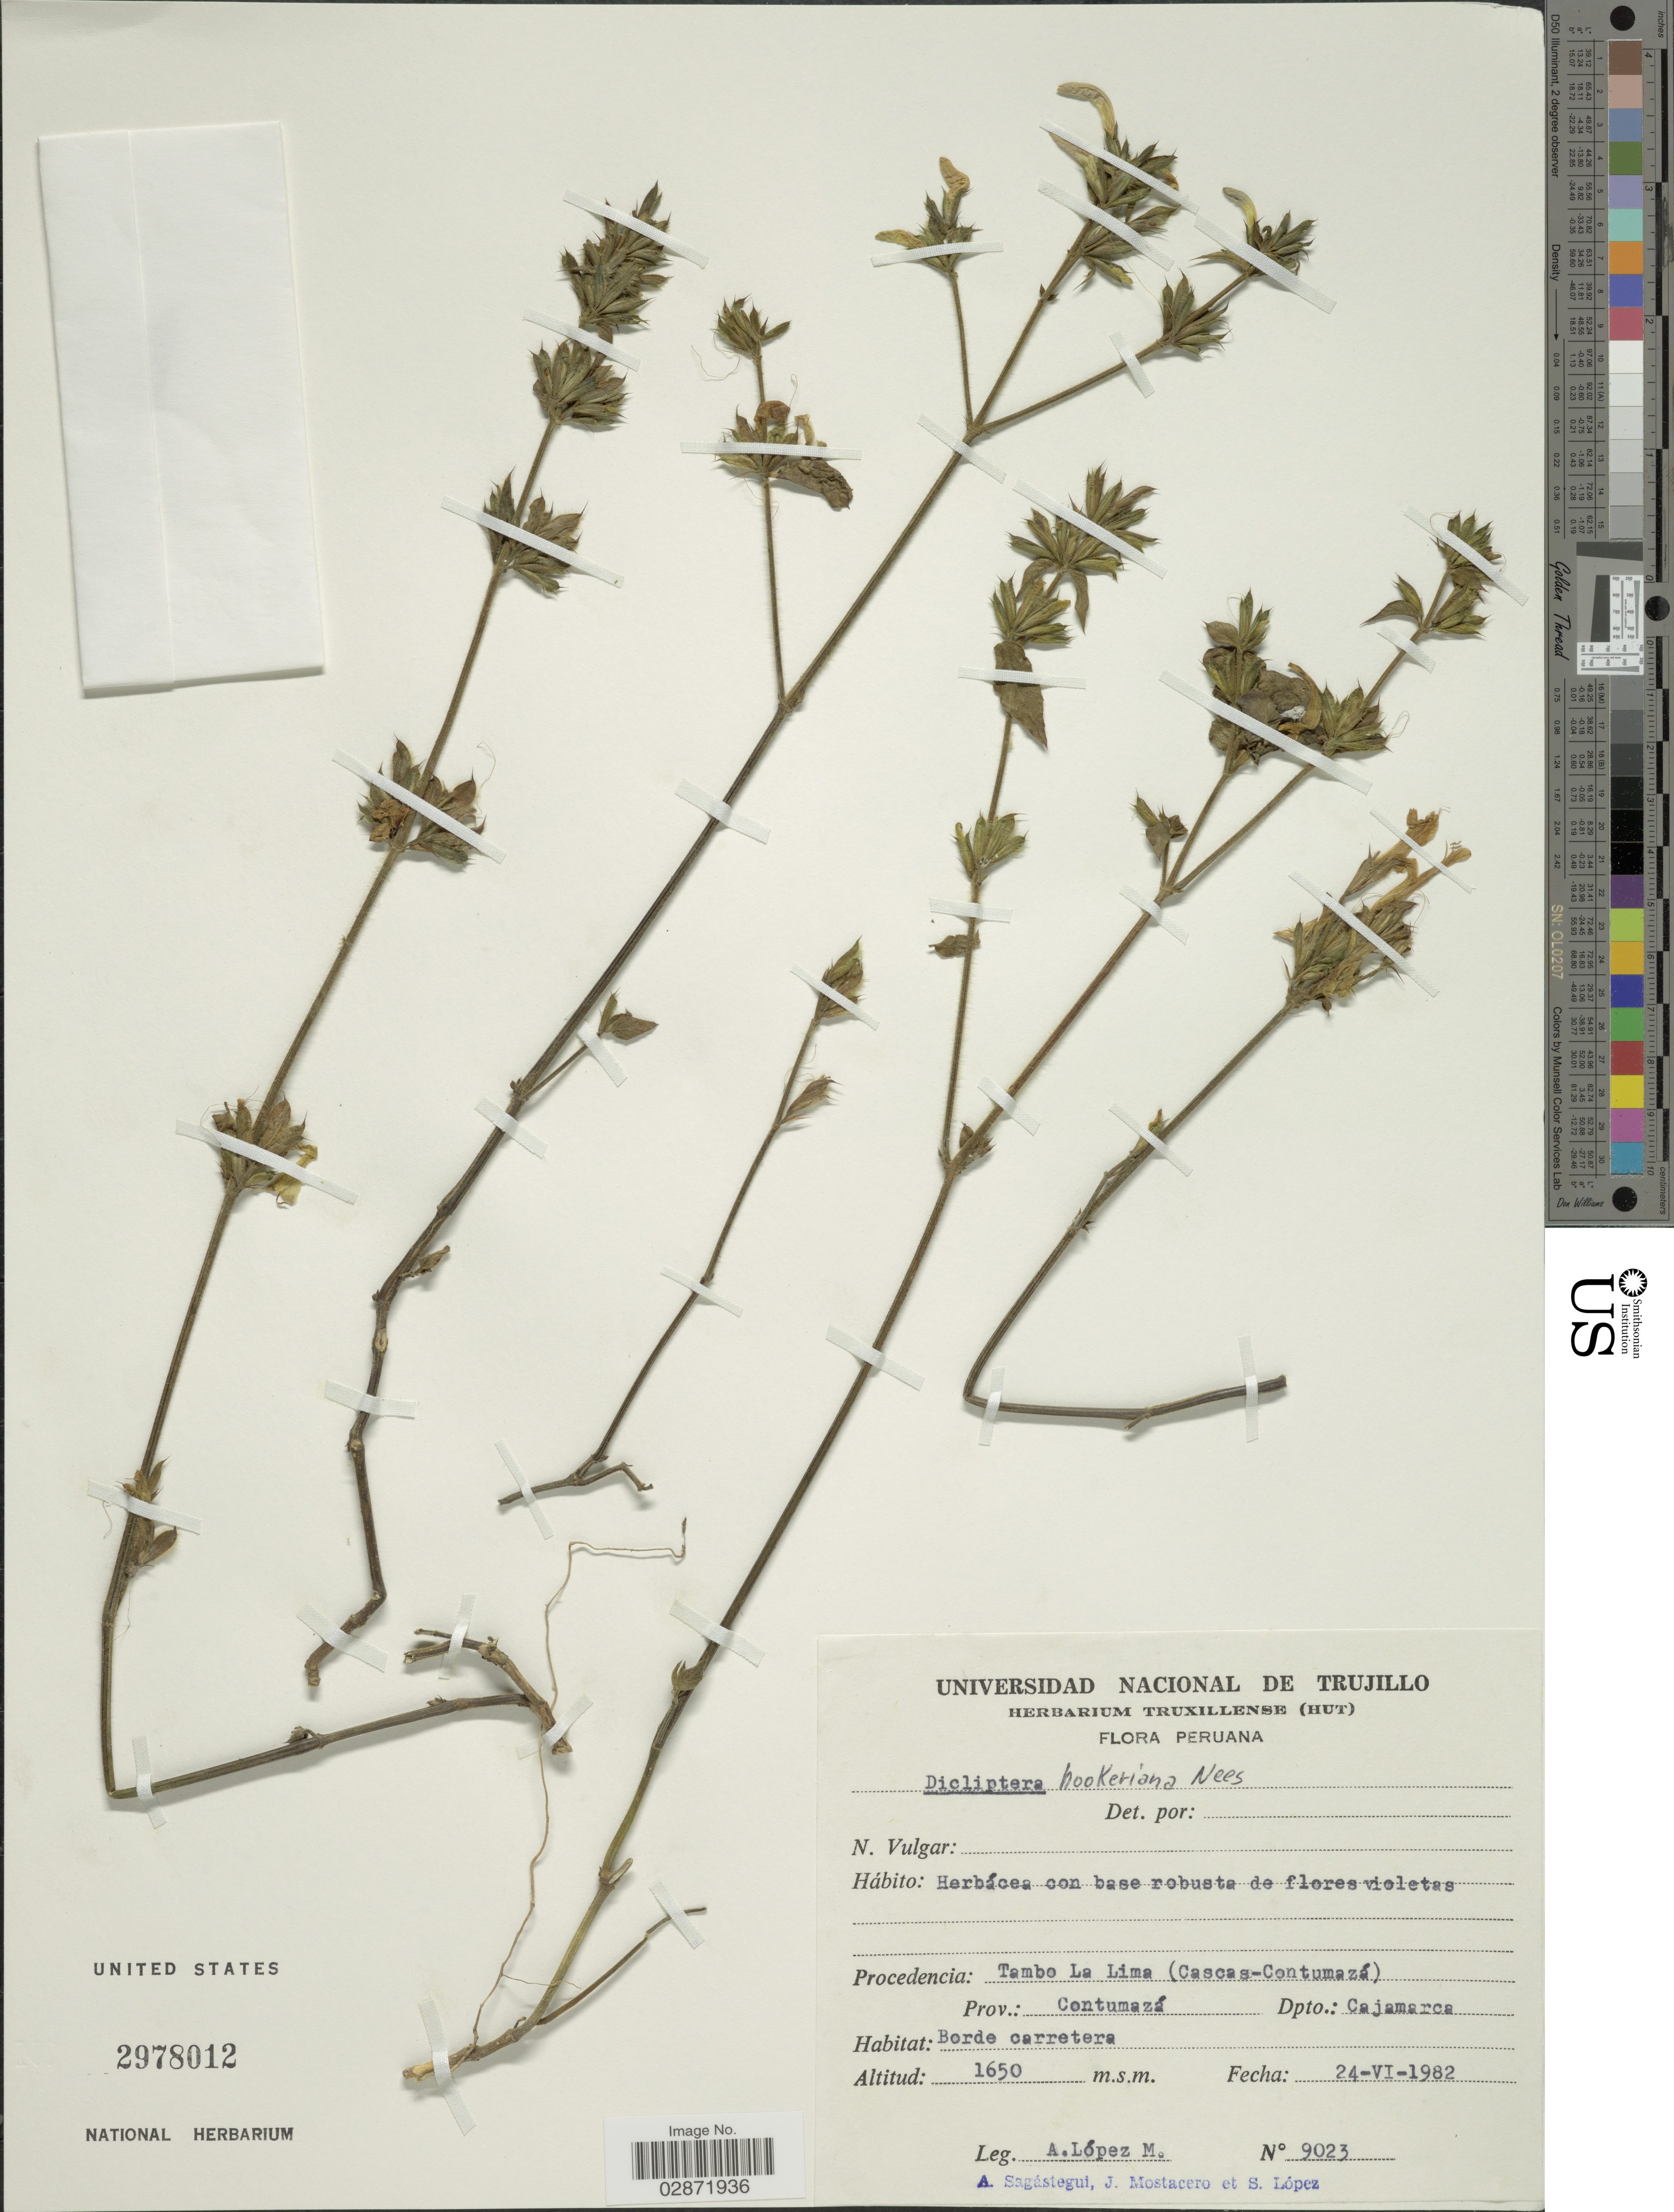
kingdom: Plantae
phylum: Tracheophyta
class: Magnoliopsida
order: Lamiales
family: Acanthaceae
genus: Dicliptera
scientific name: Dicliptera hookeriana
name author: Nees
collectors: A. López M., A. Sagástegui A., J. Mostacero & S. Lopez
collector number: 9023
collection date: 1982-06-24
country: Peru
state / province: Cajamarca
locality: Procedencia: Tambo La Lima (Cascas-Contumazá) Prov.: Contumazá, Dpto.: Cajamarca.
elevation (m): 1650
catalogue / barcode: US 2978012